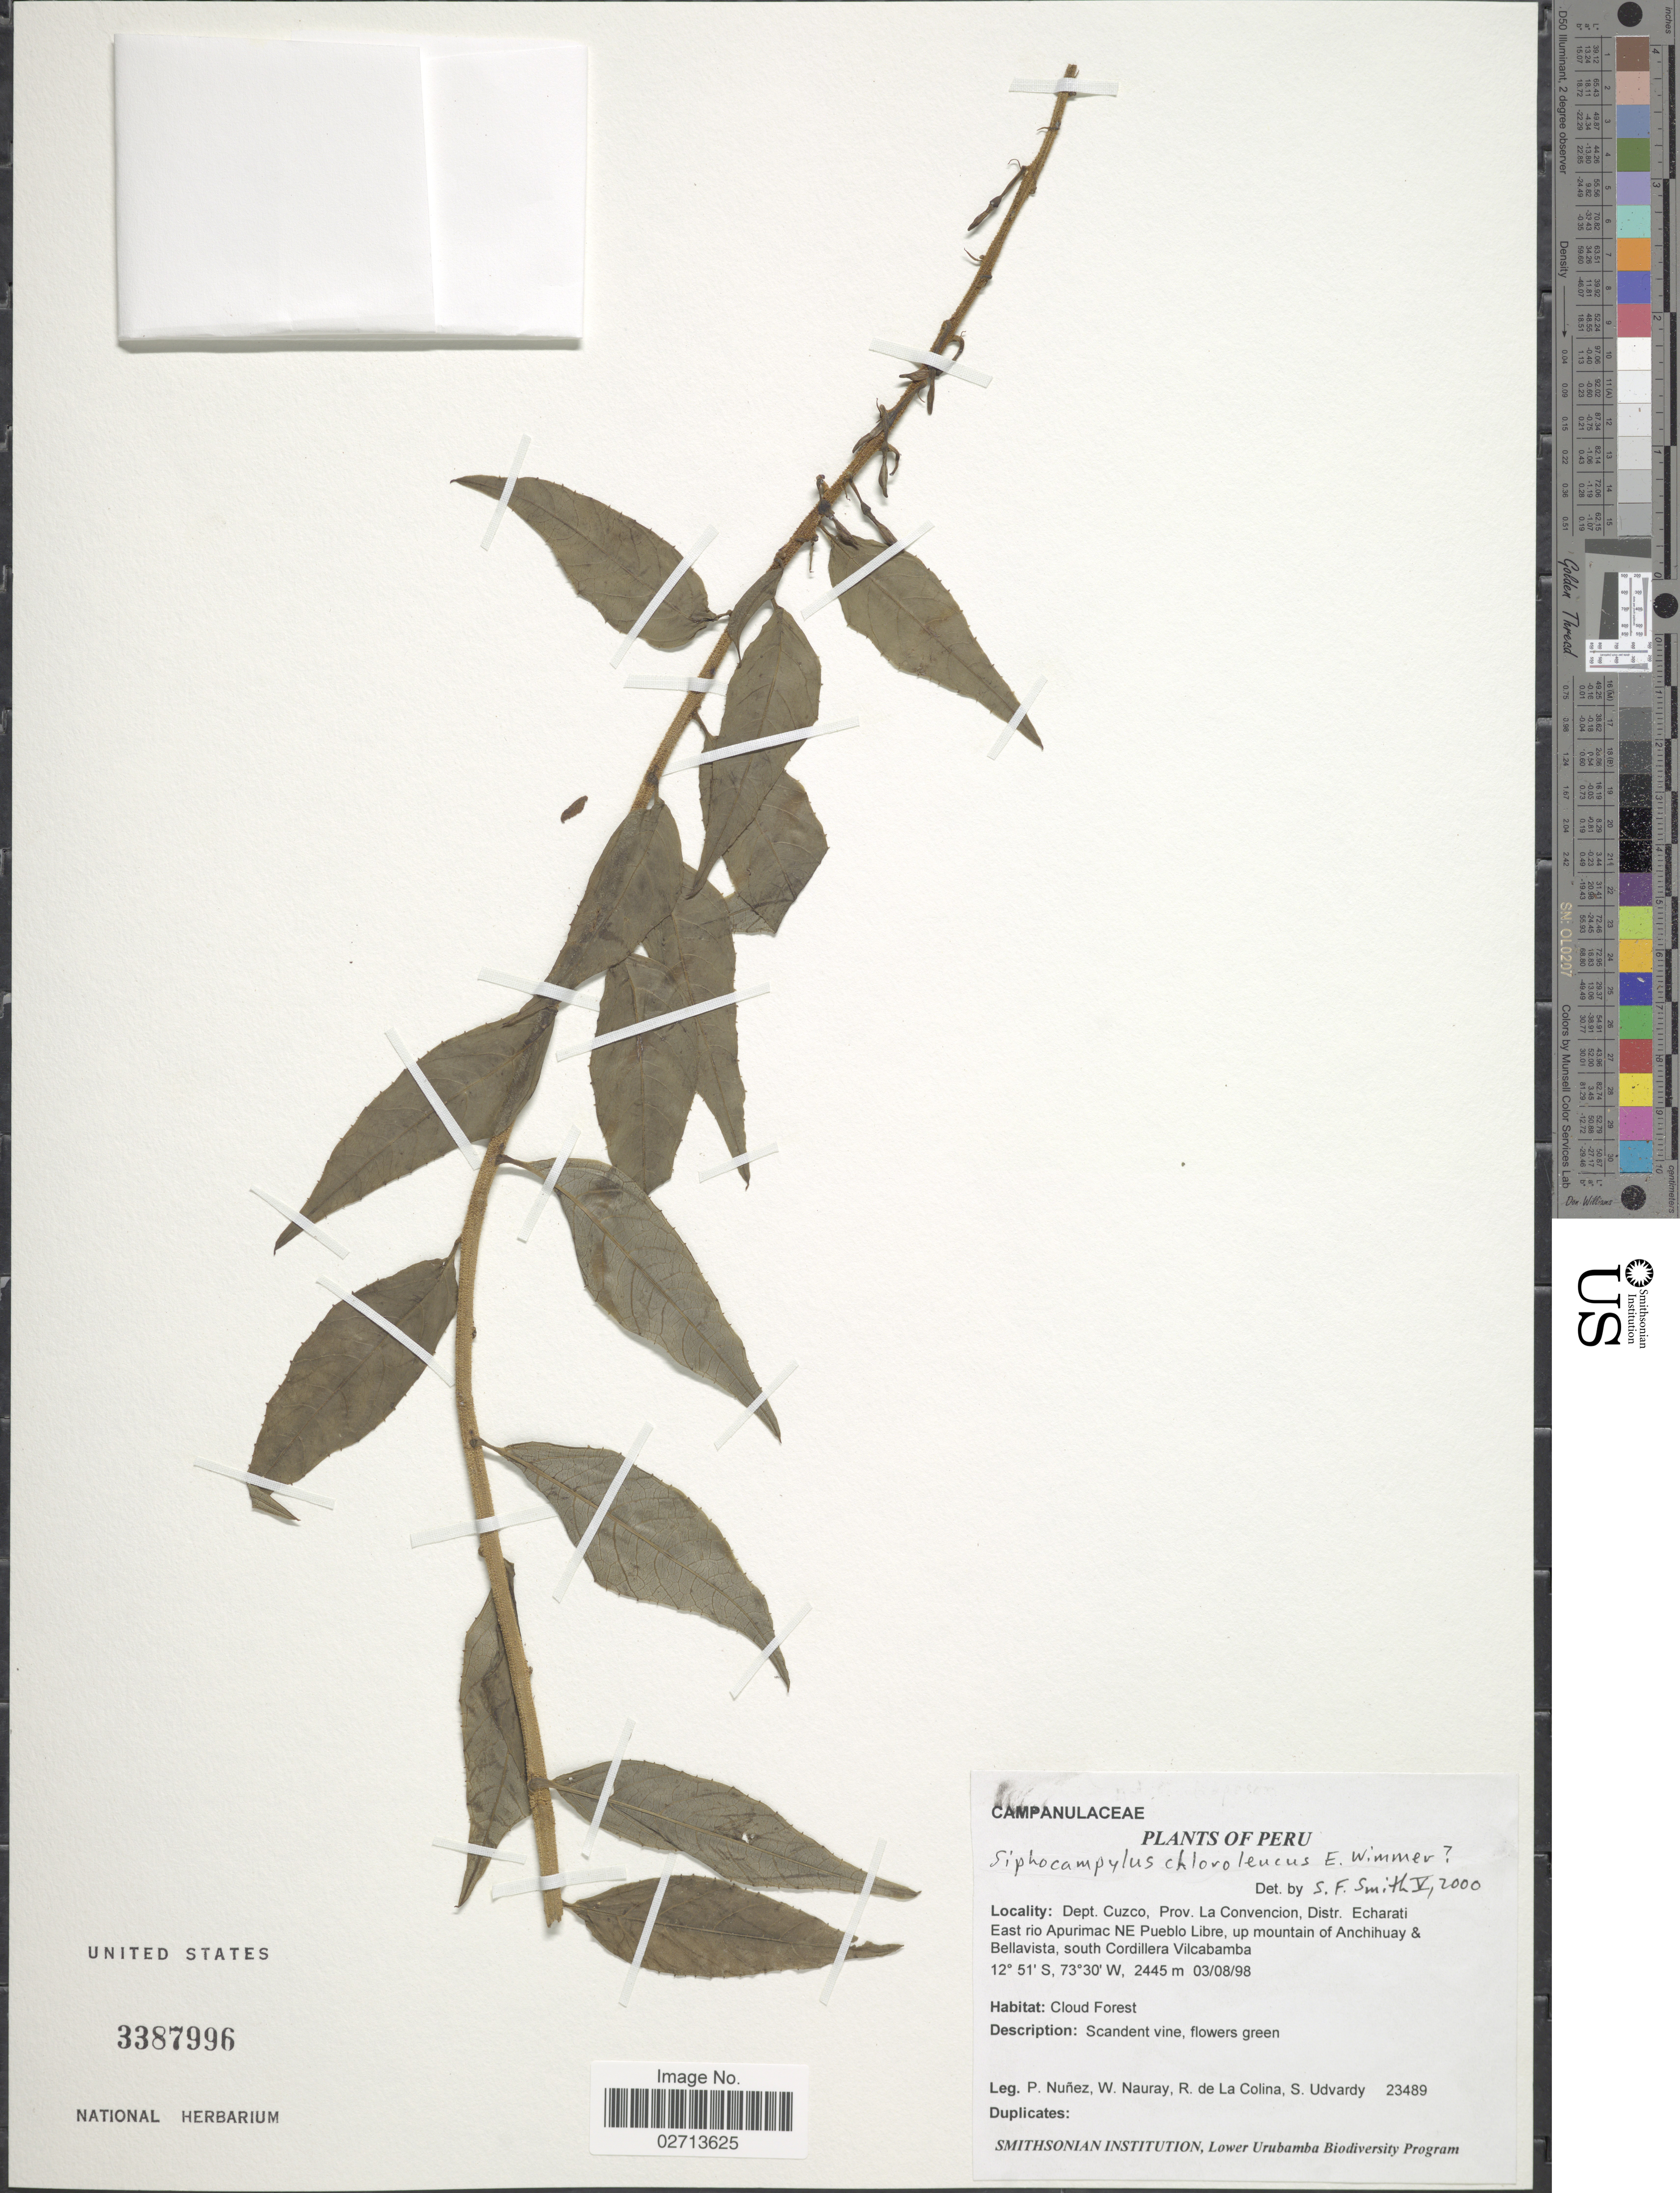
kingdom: Plantae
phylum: Tracheophyta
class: Magnoliopsida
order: Asterales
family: Campanulaceae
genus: Siphocampylus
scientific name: Siphocampylus chloroleucus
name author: E. Wimm.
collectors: P. Nuñez V., W. Nauray, R. de La Colina & S. Udvardy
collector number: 23489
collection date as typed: Transcribed d/m/y: 3/8/98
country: Peru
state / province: Cusco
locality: Prov. La Convencion, Distr. Echarati East rio Apurimac NE Pueblo Libre, up mountain of Anchihuay & Bellavista, south Cordillera Vilcabamba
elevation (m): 2445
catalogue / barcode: US 3387996